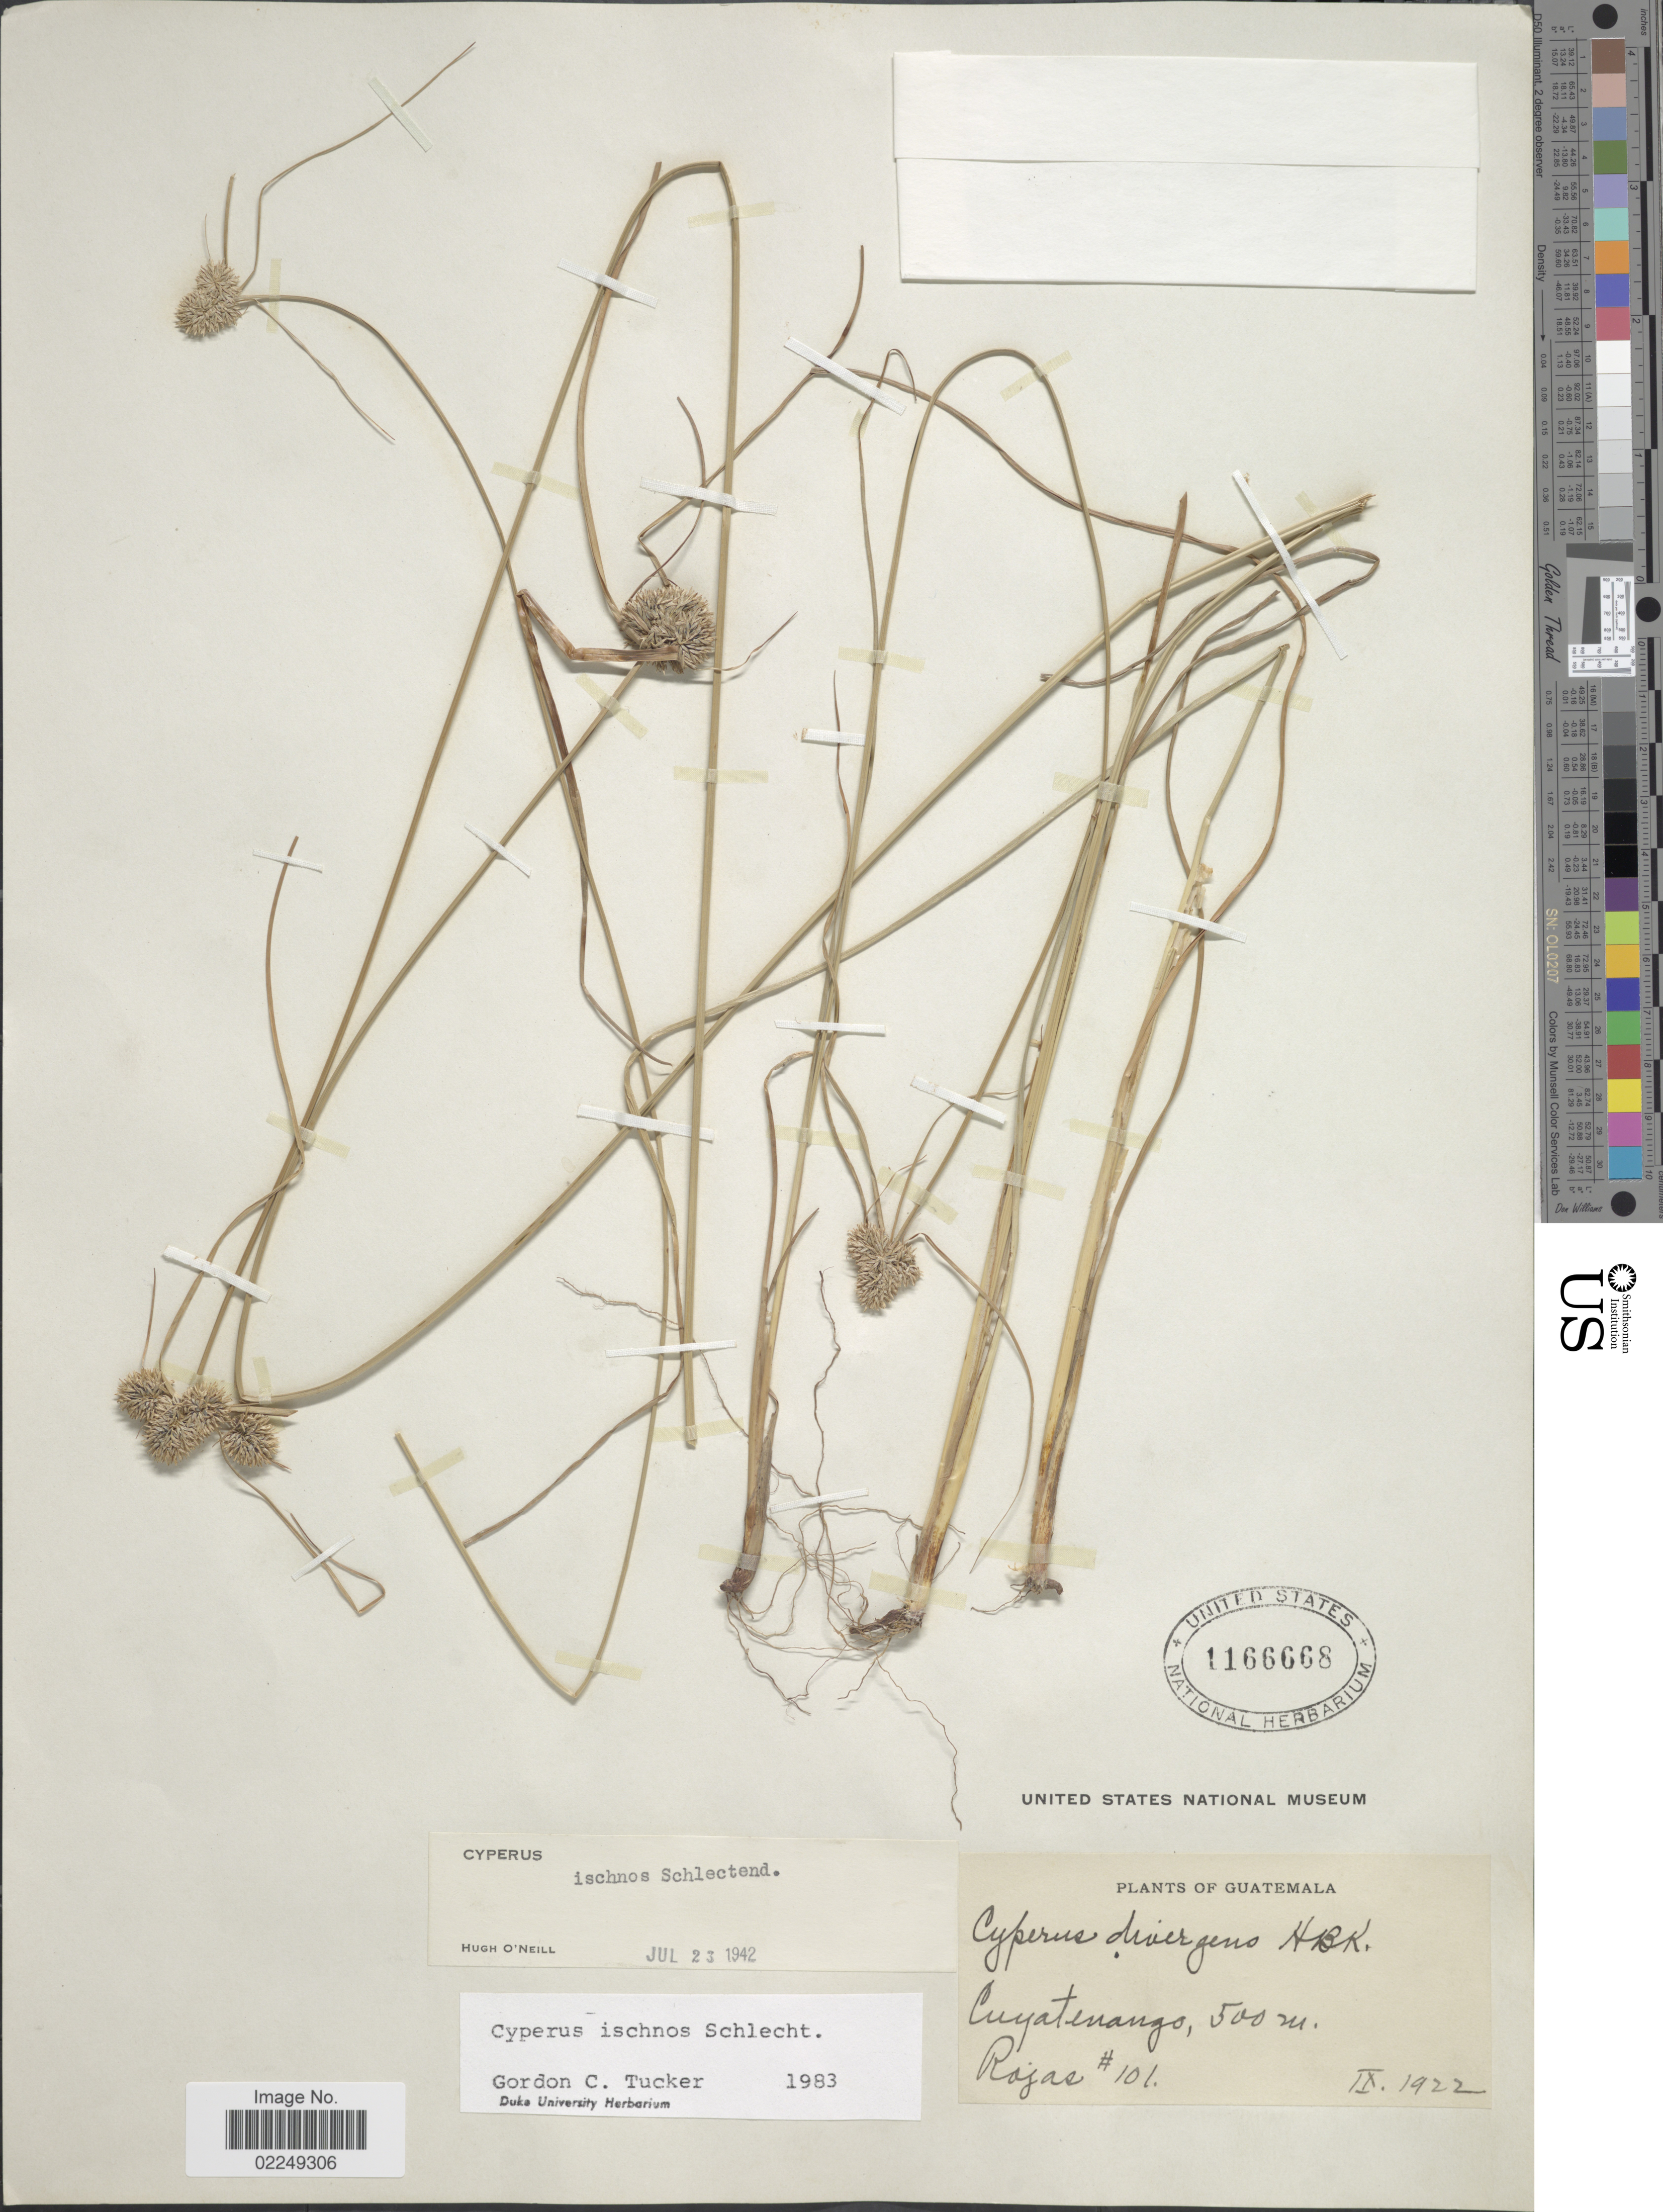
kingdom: Plantae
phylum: Tracheophyta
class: Liliopsida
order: Poales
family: Cyperaceae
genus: Cyperus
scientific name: Cyperus ischnos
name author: Schltdl.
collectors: Rojas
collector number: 101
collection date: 1922-09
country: Guatemala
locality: Cuyatenango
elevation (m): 500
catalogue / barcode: US 1166668